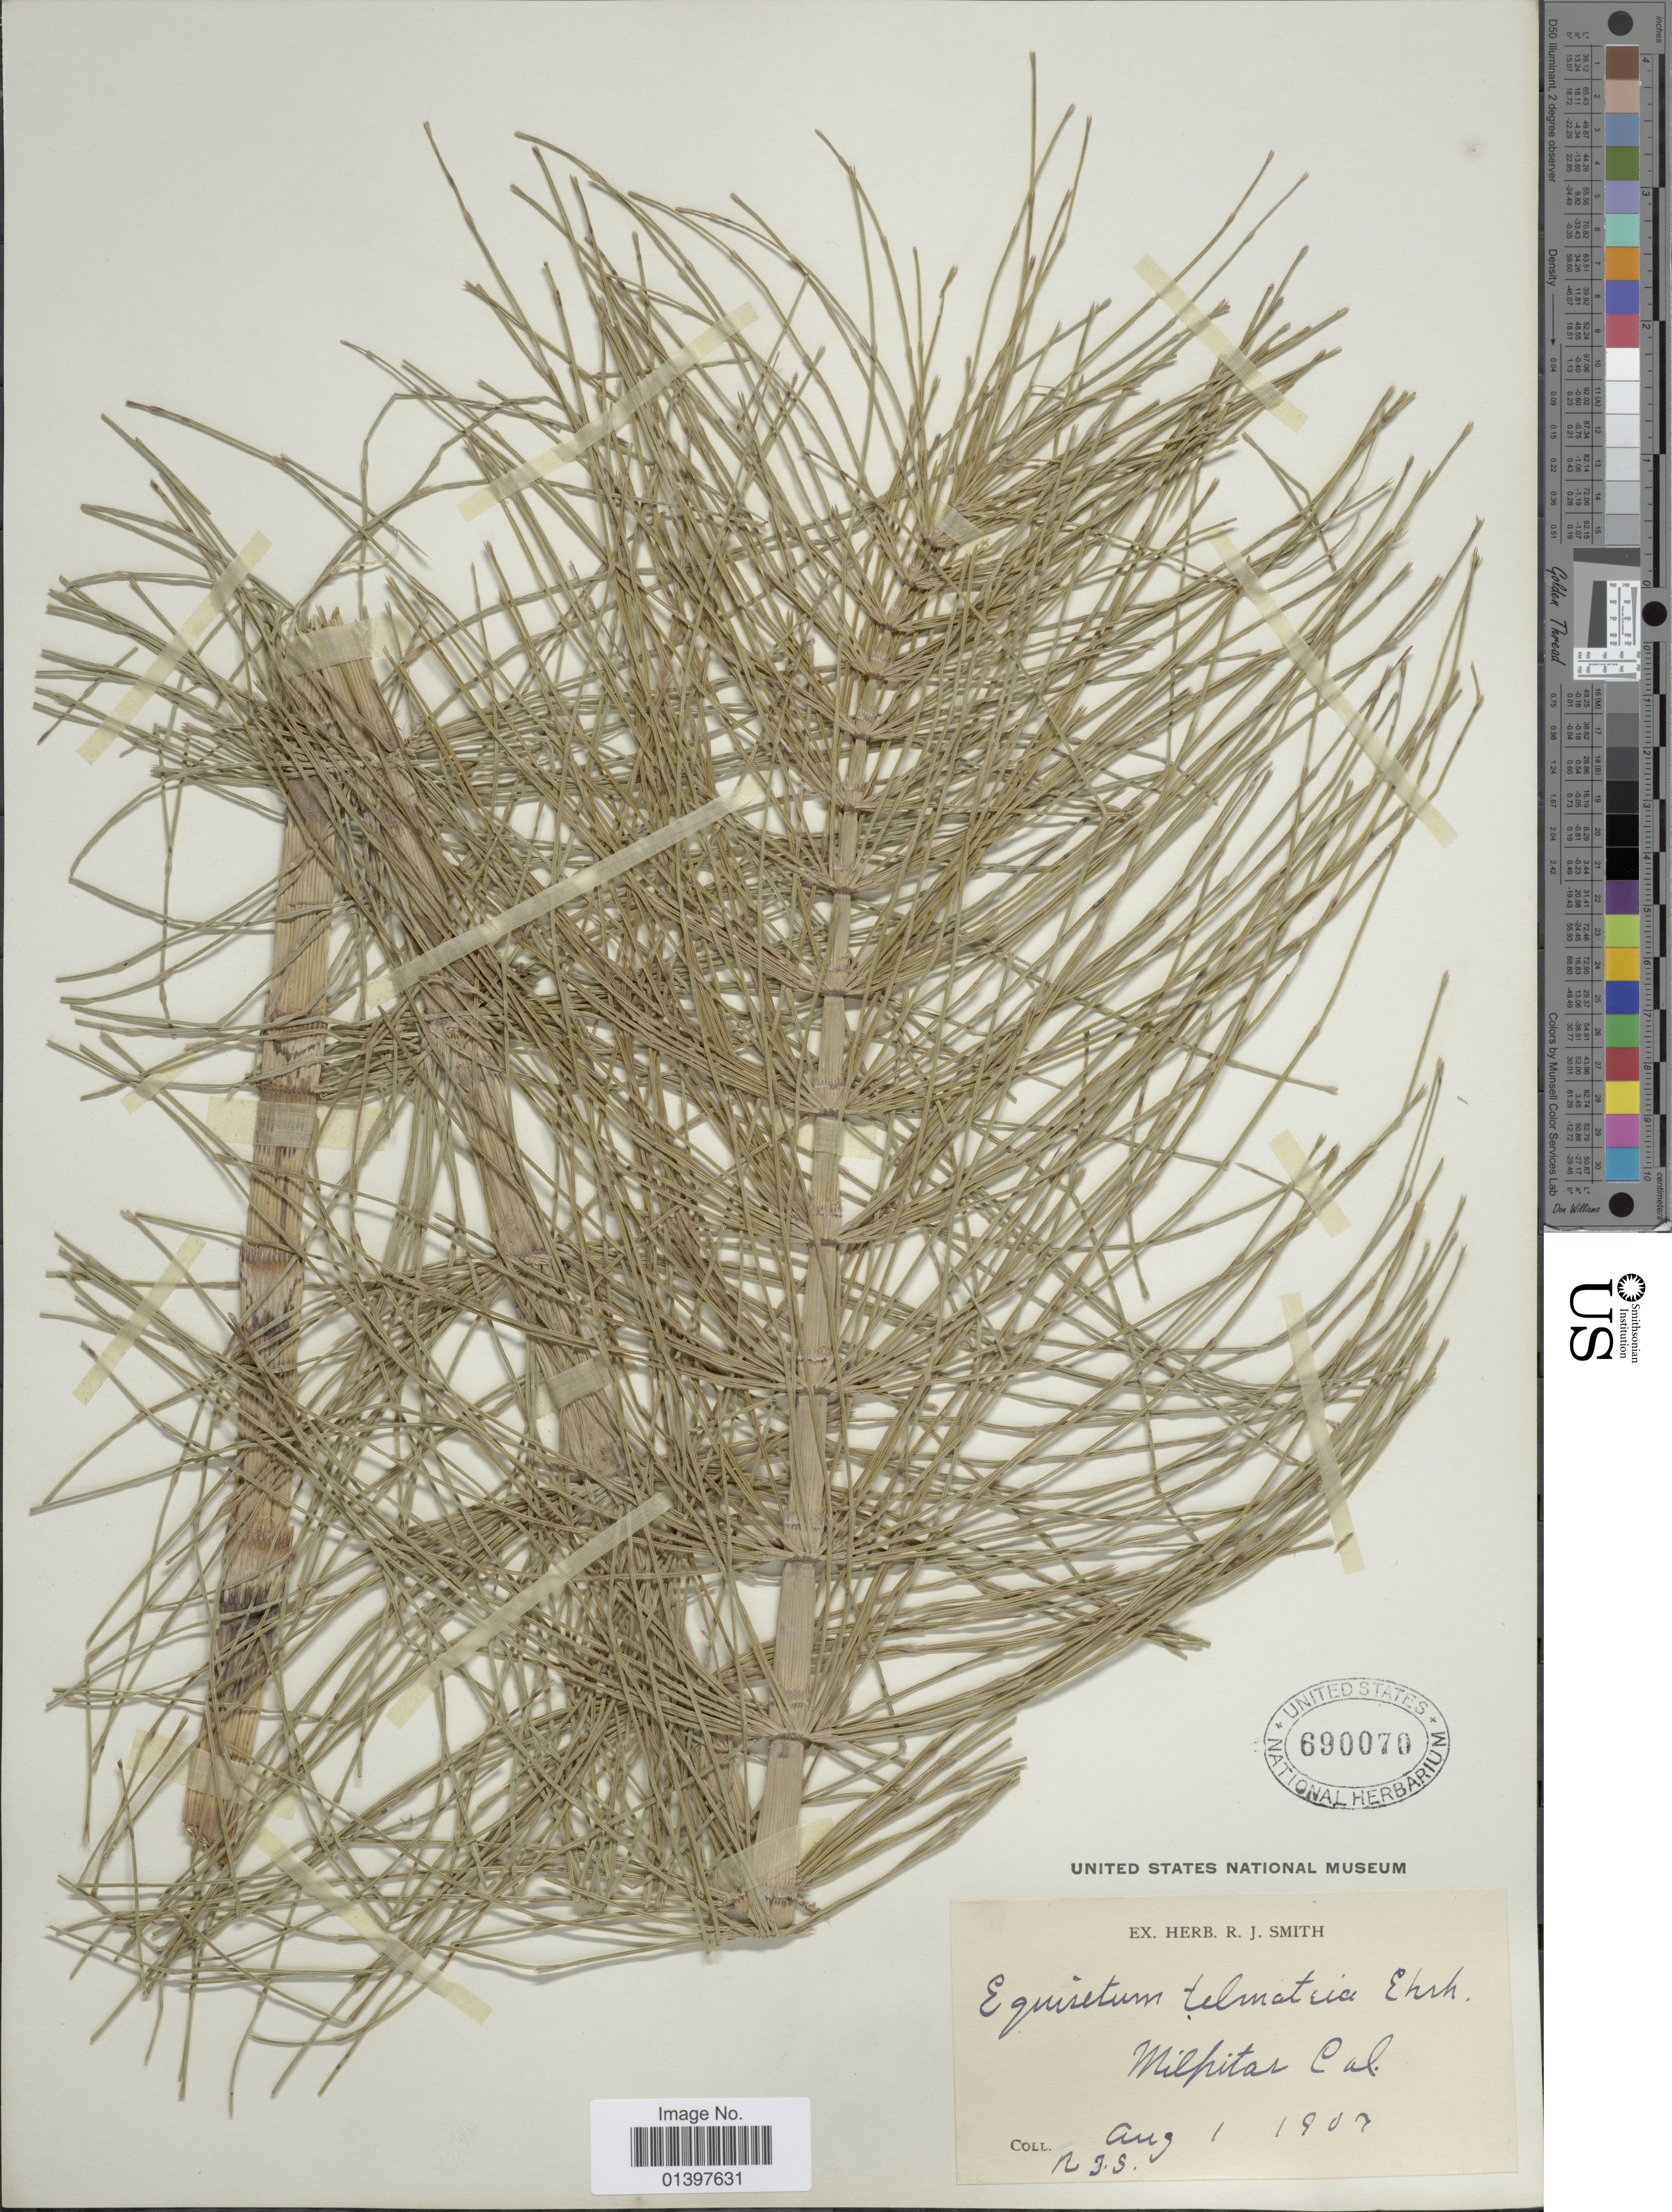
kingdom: Plantae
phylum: Tracheophyta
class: Polypodiopsida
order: Equisetales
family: Equisetaceae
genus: Equisetum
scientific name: Equisetum telmateia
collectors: R. J. Smith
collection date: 1907-01-08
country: United States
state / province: California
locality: Milpitar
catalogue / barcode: US 690070